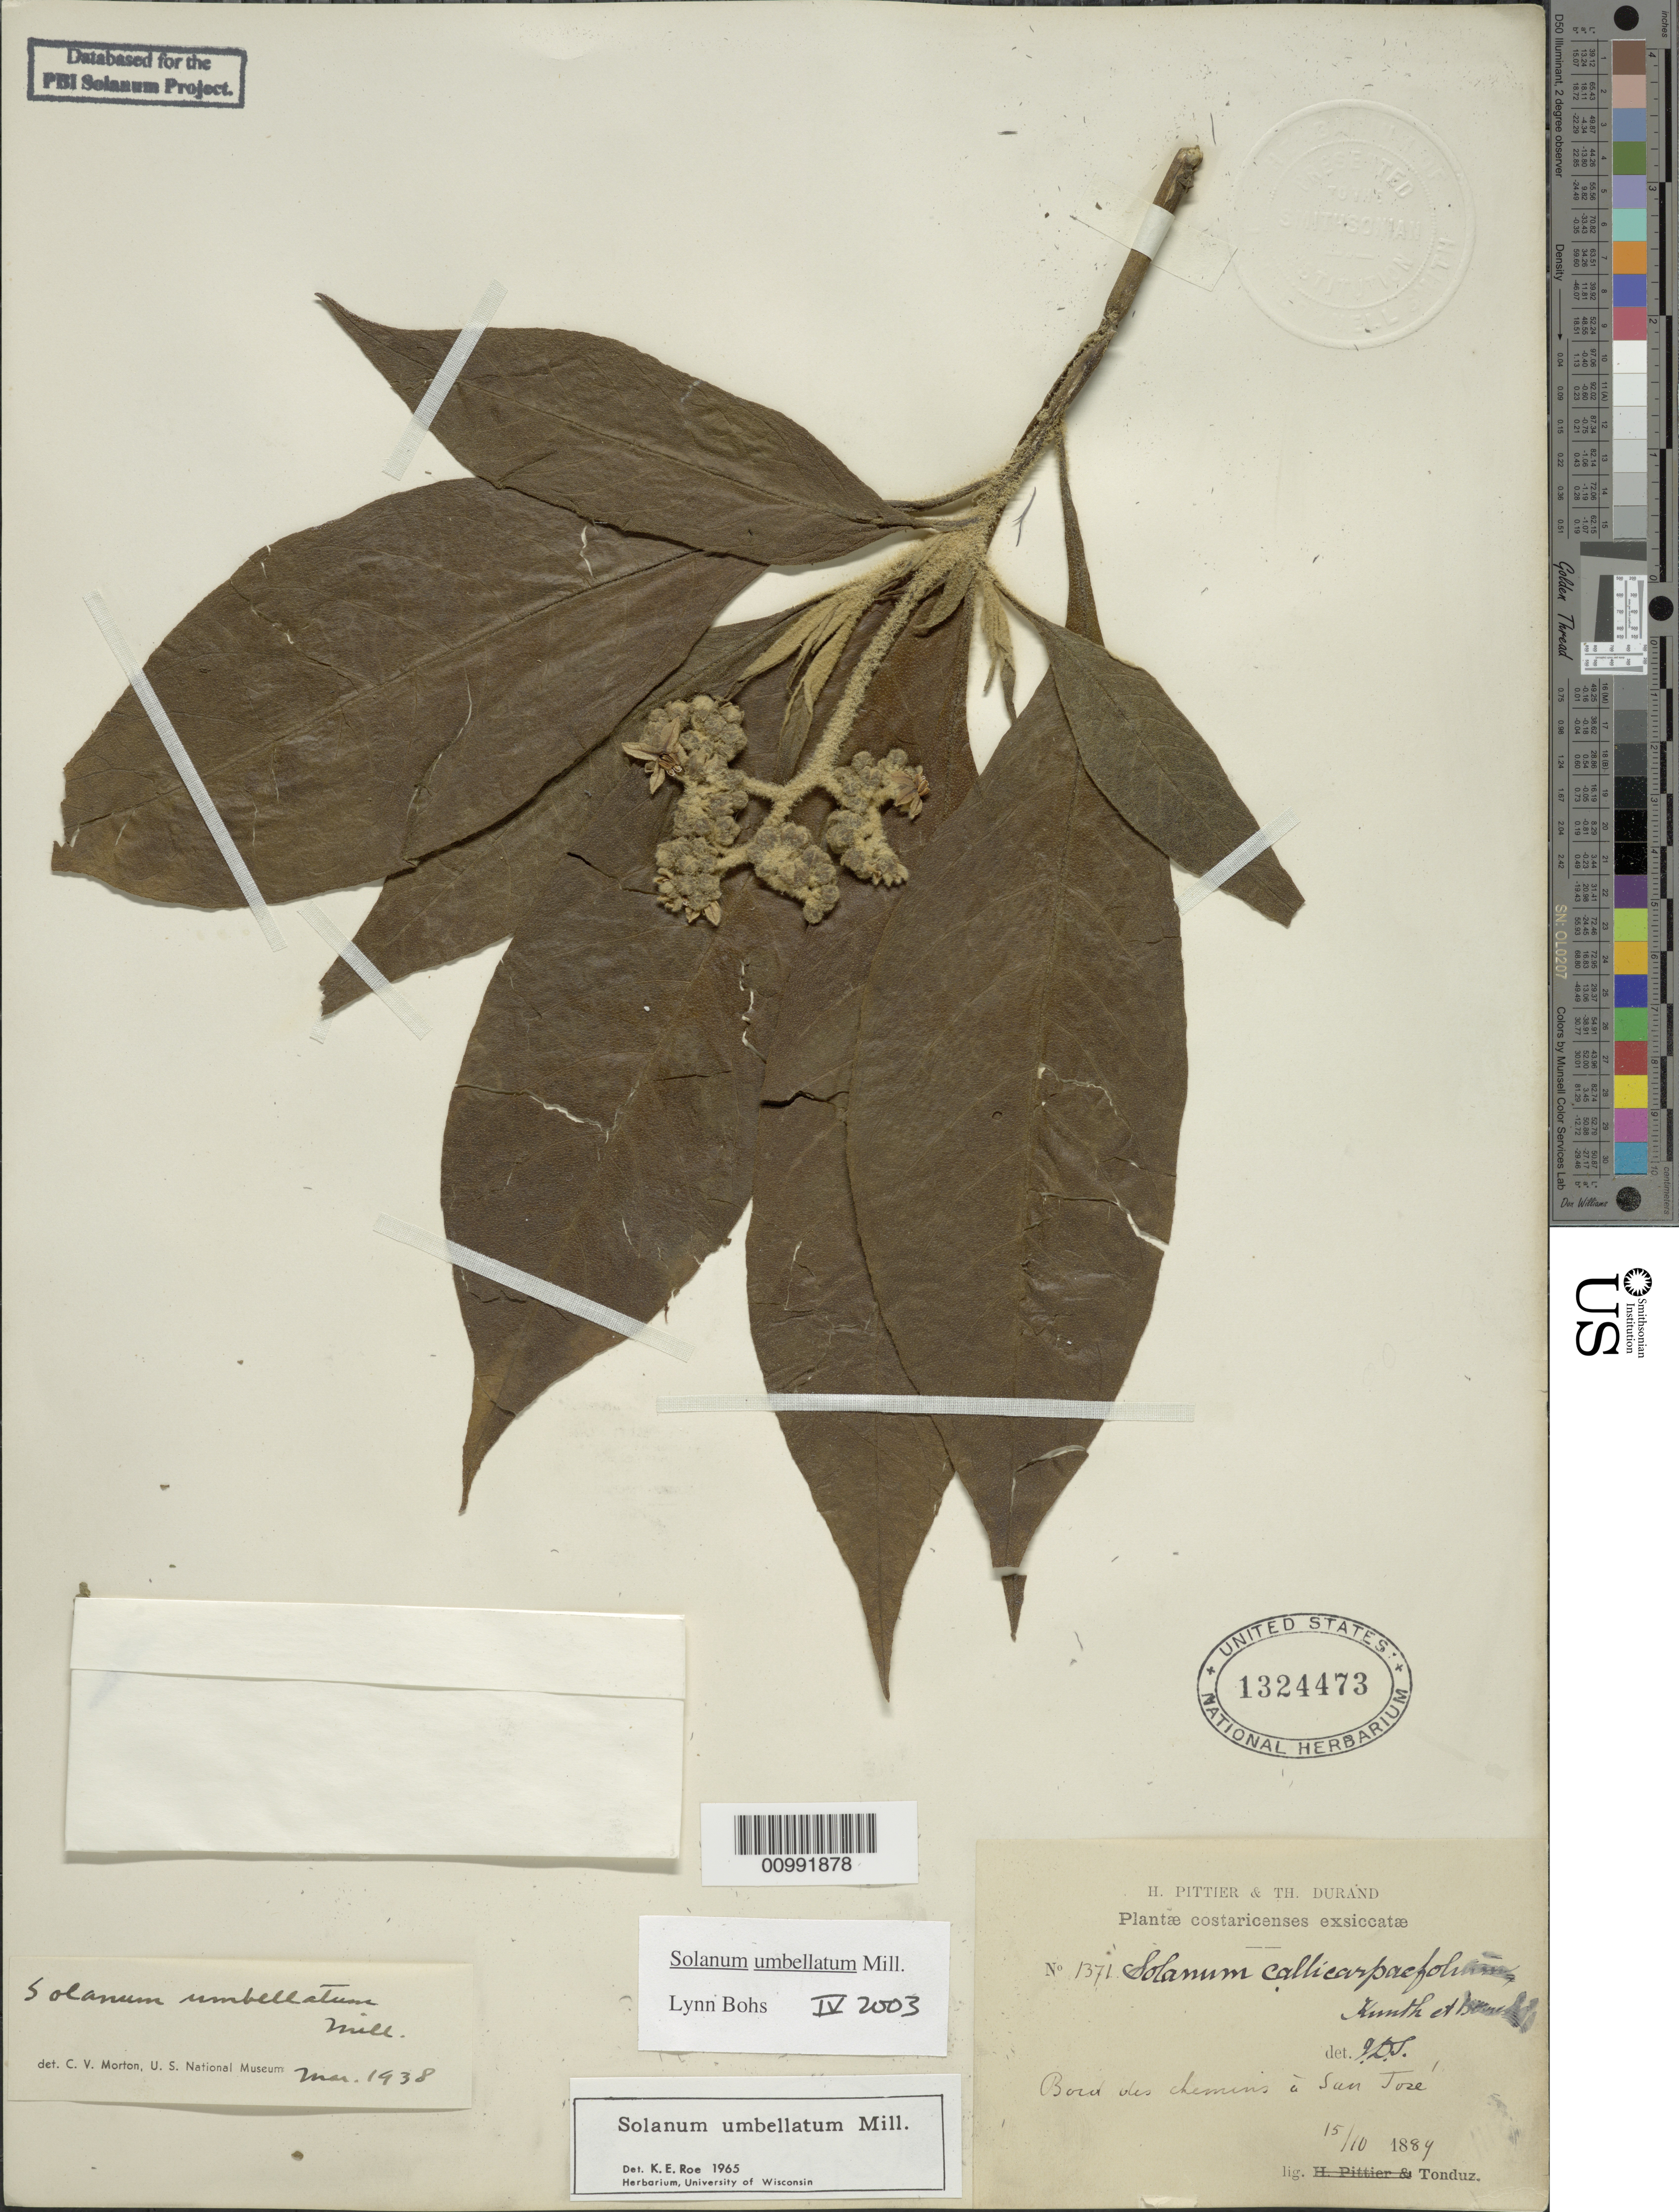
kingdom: Plantae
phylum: Tracheophyta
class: Magnoliopsida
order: Solanales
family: Solanaceae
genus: Solanum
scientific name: Solanum umbellatum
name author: Mill.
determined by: Bohs, L. A.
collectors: A. Tonduz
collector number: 1371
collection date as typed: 15 Oct 1889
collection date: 1889-10-15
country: Costa Rica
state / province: San José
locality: Au bord du chemin entre l'observatoire et l'Eglise de la Soledad a San José.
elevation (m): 1135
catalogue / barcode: US 1324473